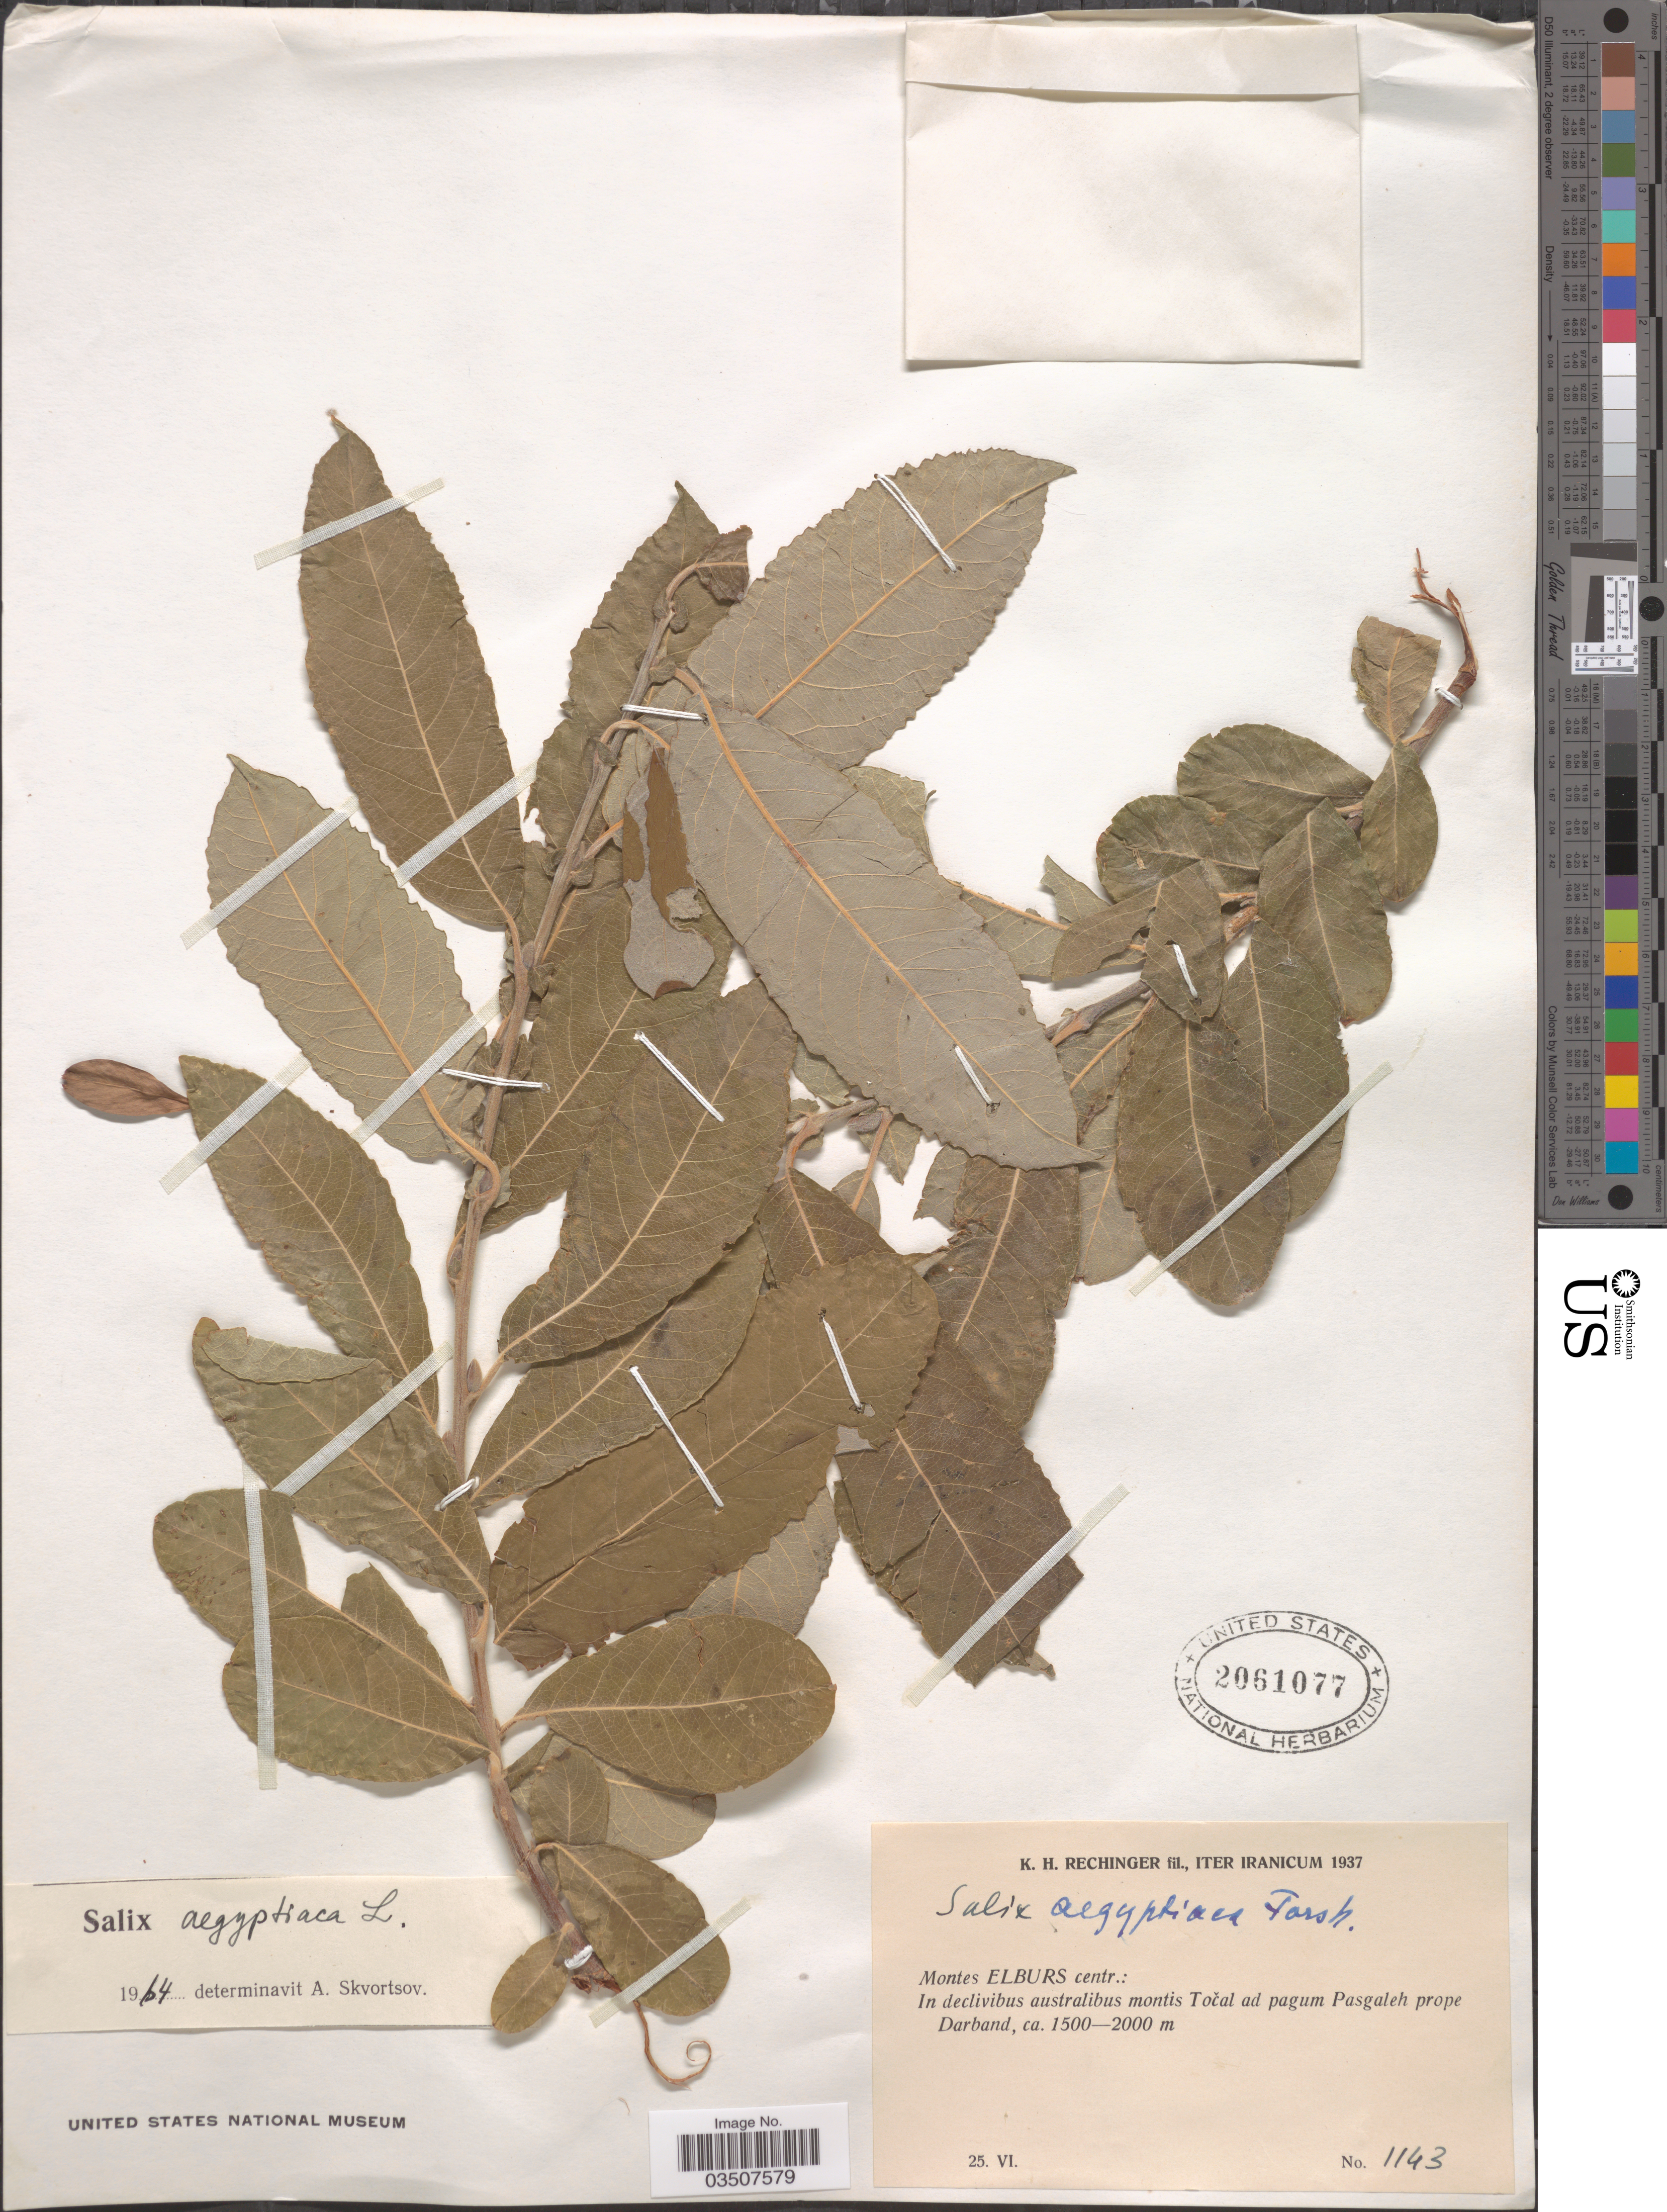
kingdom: Plantae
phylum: Tracheophyta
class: Magnoliopsida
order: Malpighiales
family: Salicaceae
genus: Salix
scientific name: Salix aegyptiaca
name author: L.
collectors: K. H. Rechinger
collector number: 1143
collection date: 1937-06-25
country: Iran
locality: Montes Elburs centr.: In declivibus australibus montis Tocal ad pagum Pasgaleh prope Darband.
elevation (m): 1500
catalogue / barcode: US 2061077